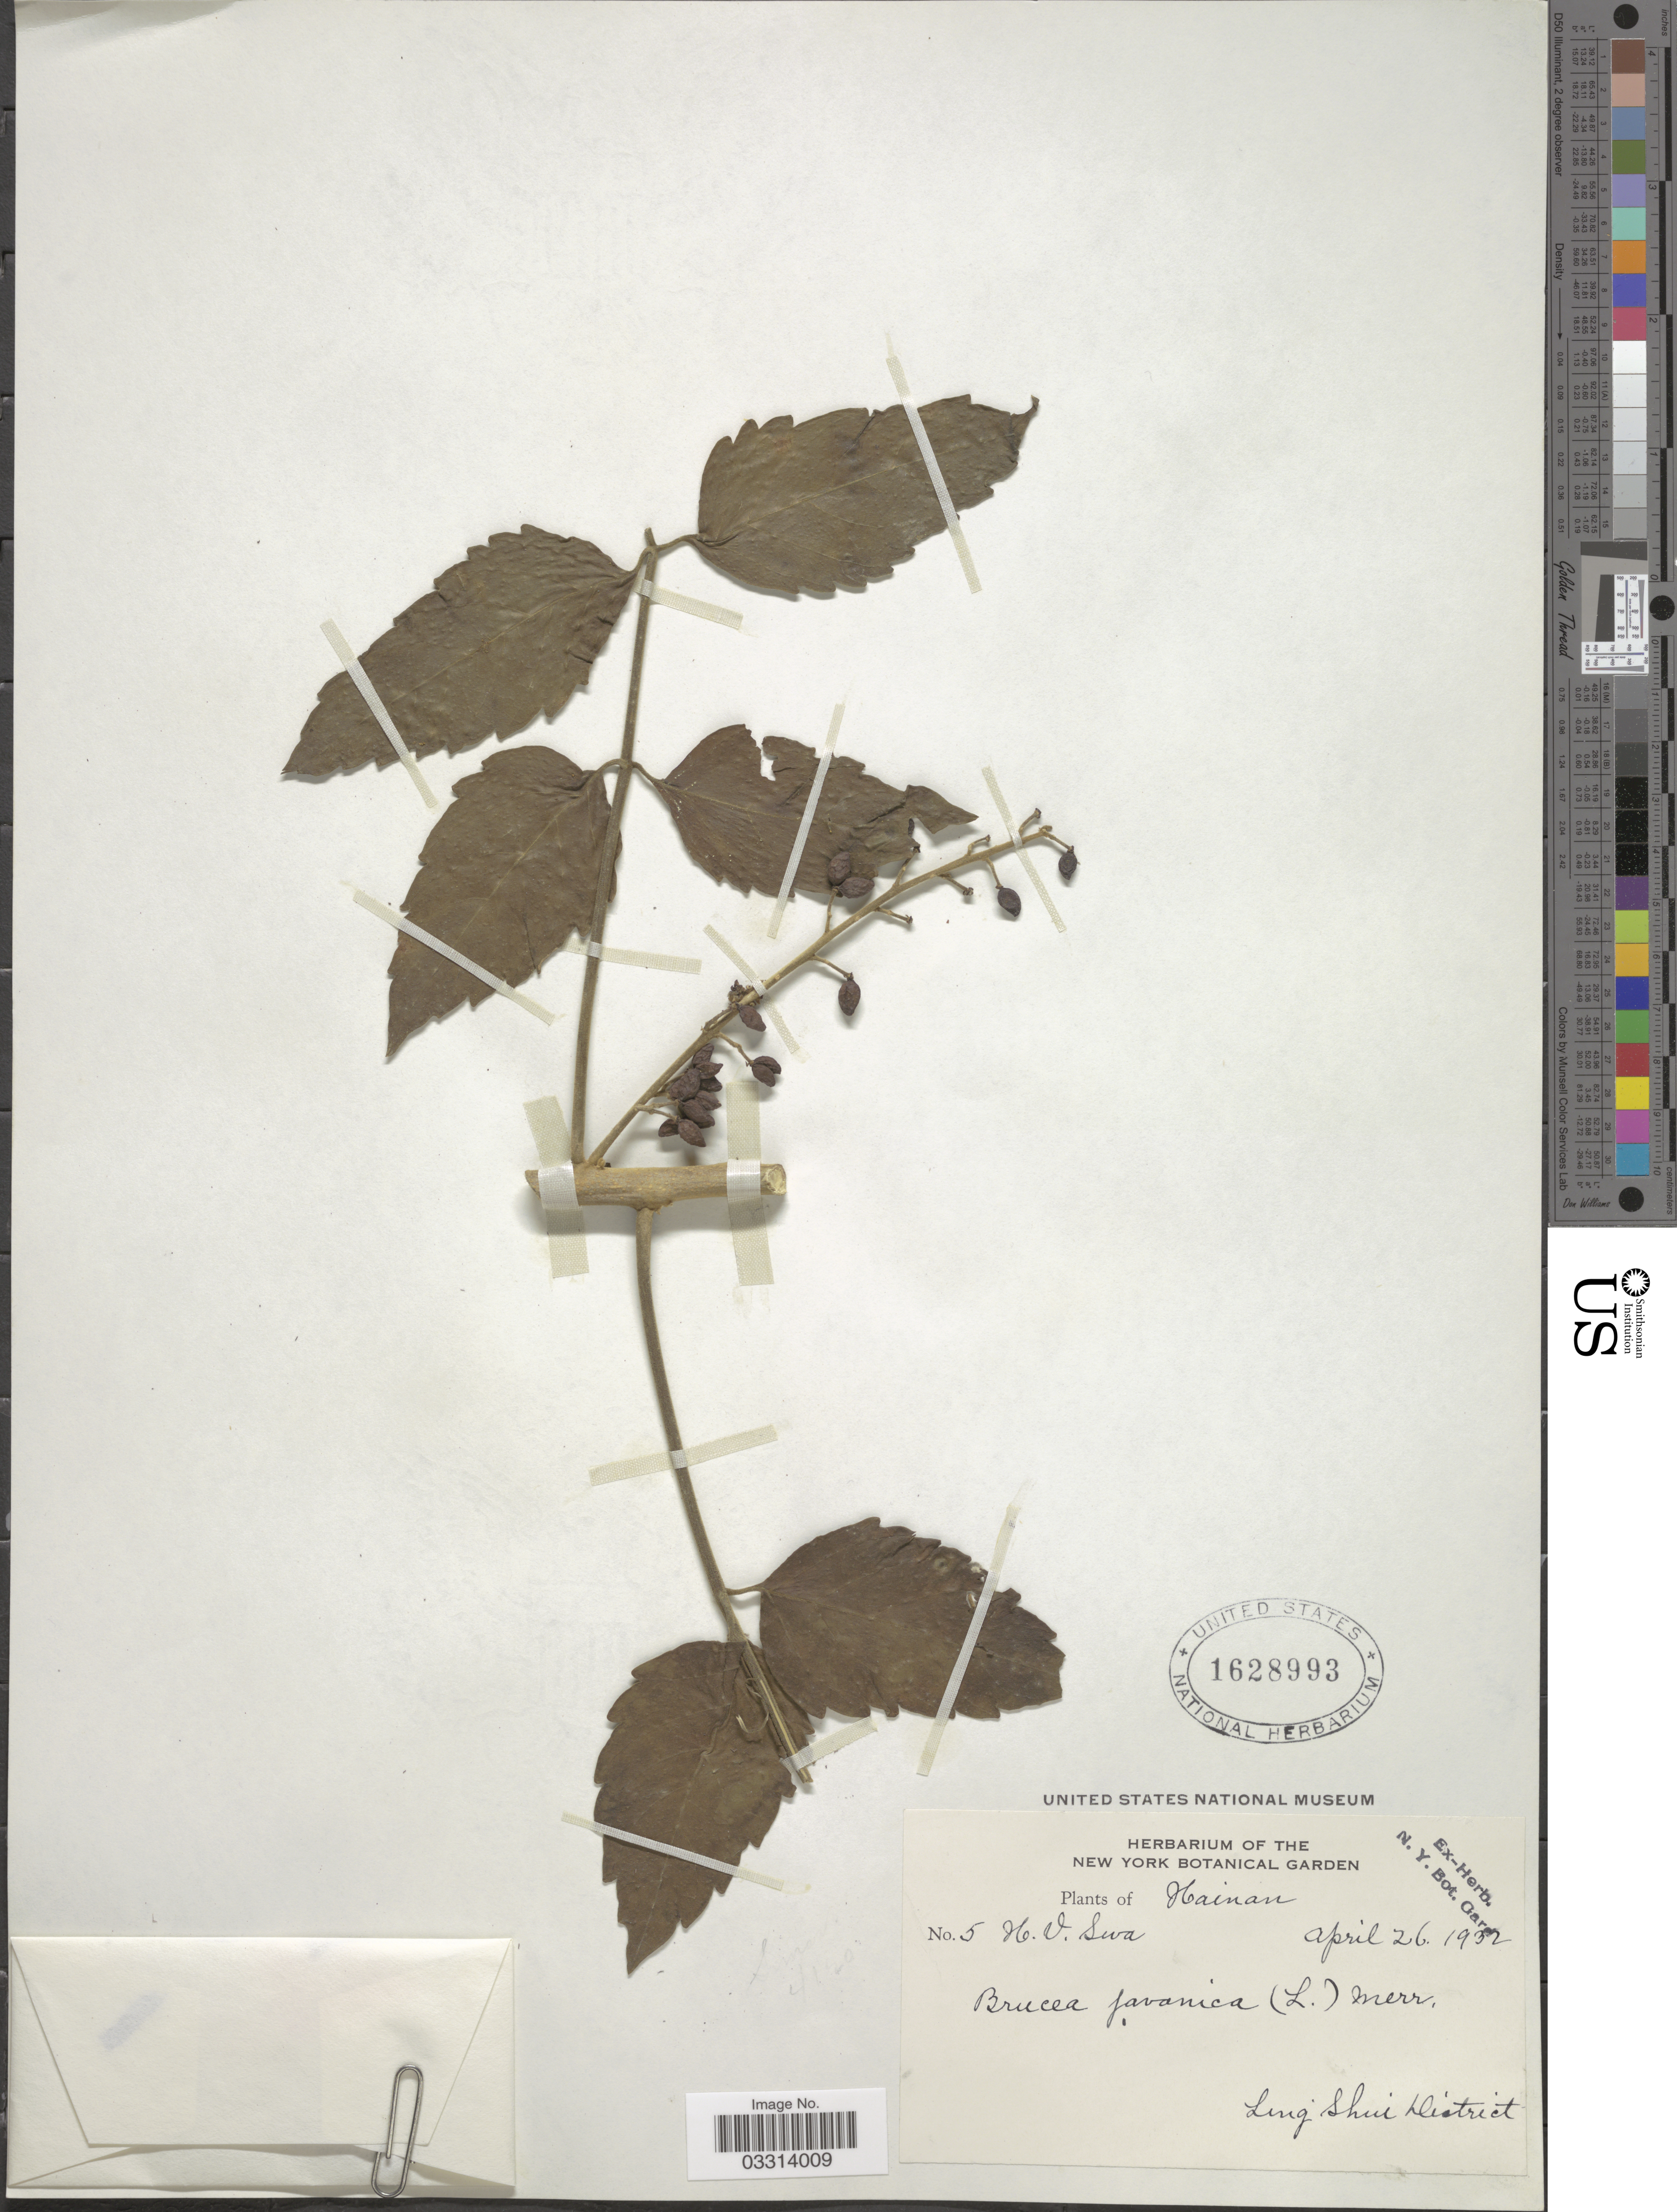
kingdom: Plantae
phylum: Tracheophyta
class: Magnoliopsida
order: Sapindales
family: Simaroubaceae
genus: Brucea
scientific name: Brucea javanica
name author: (L.) Merr.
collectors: H. Swa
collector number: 5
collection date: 1932-04-26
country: China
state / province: Hainan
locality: Ling Shui District.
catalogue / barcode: US 1628993